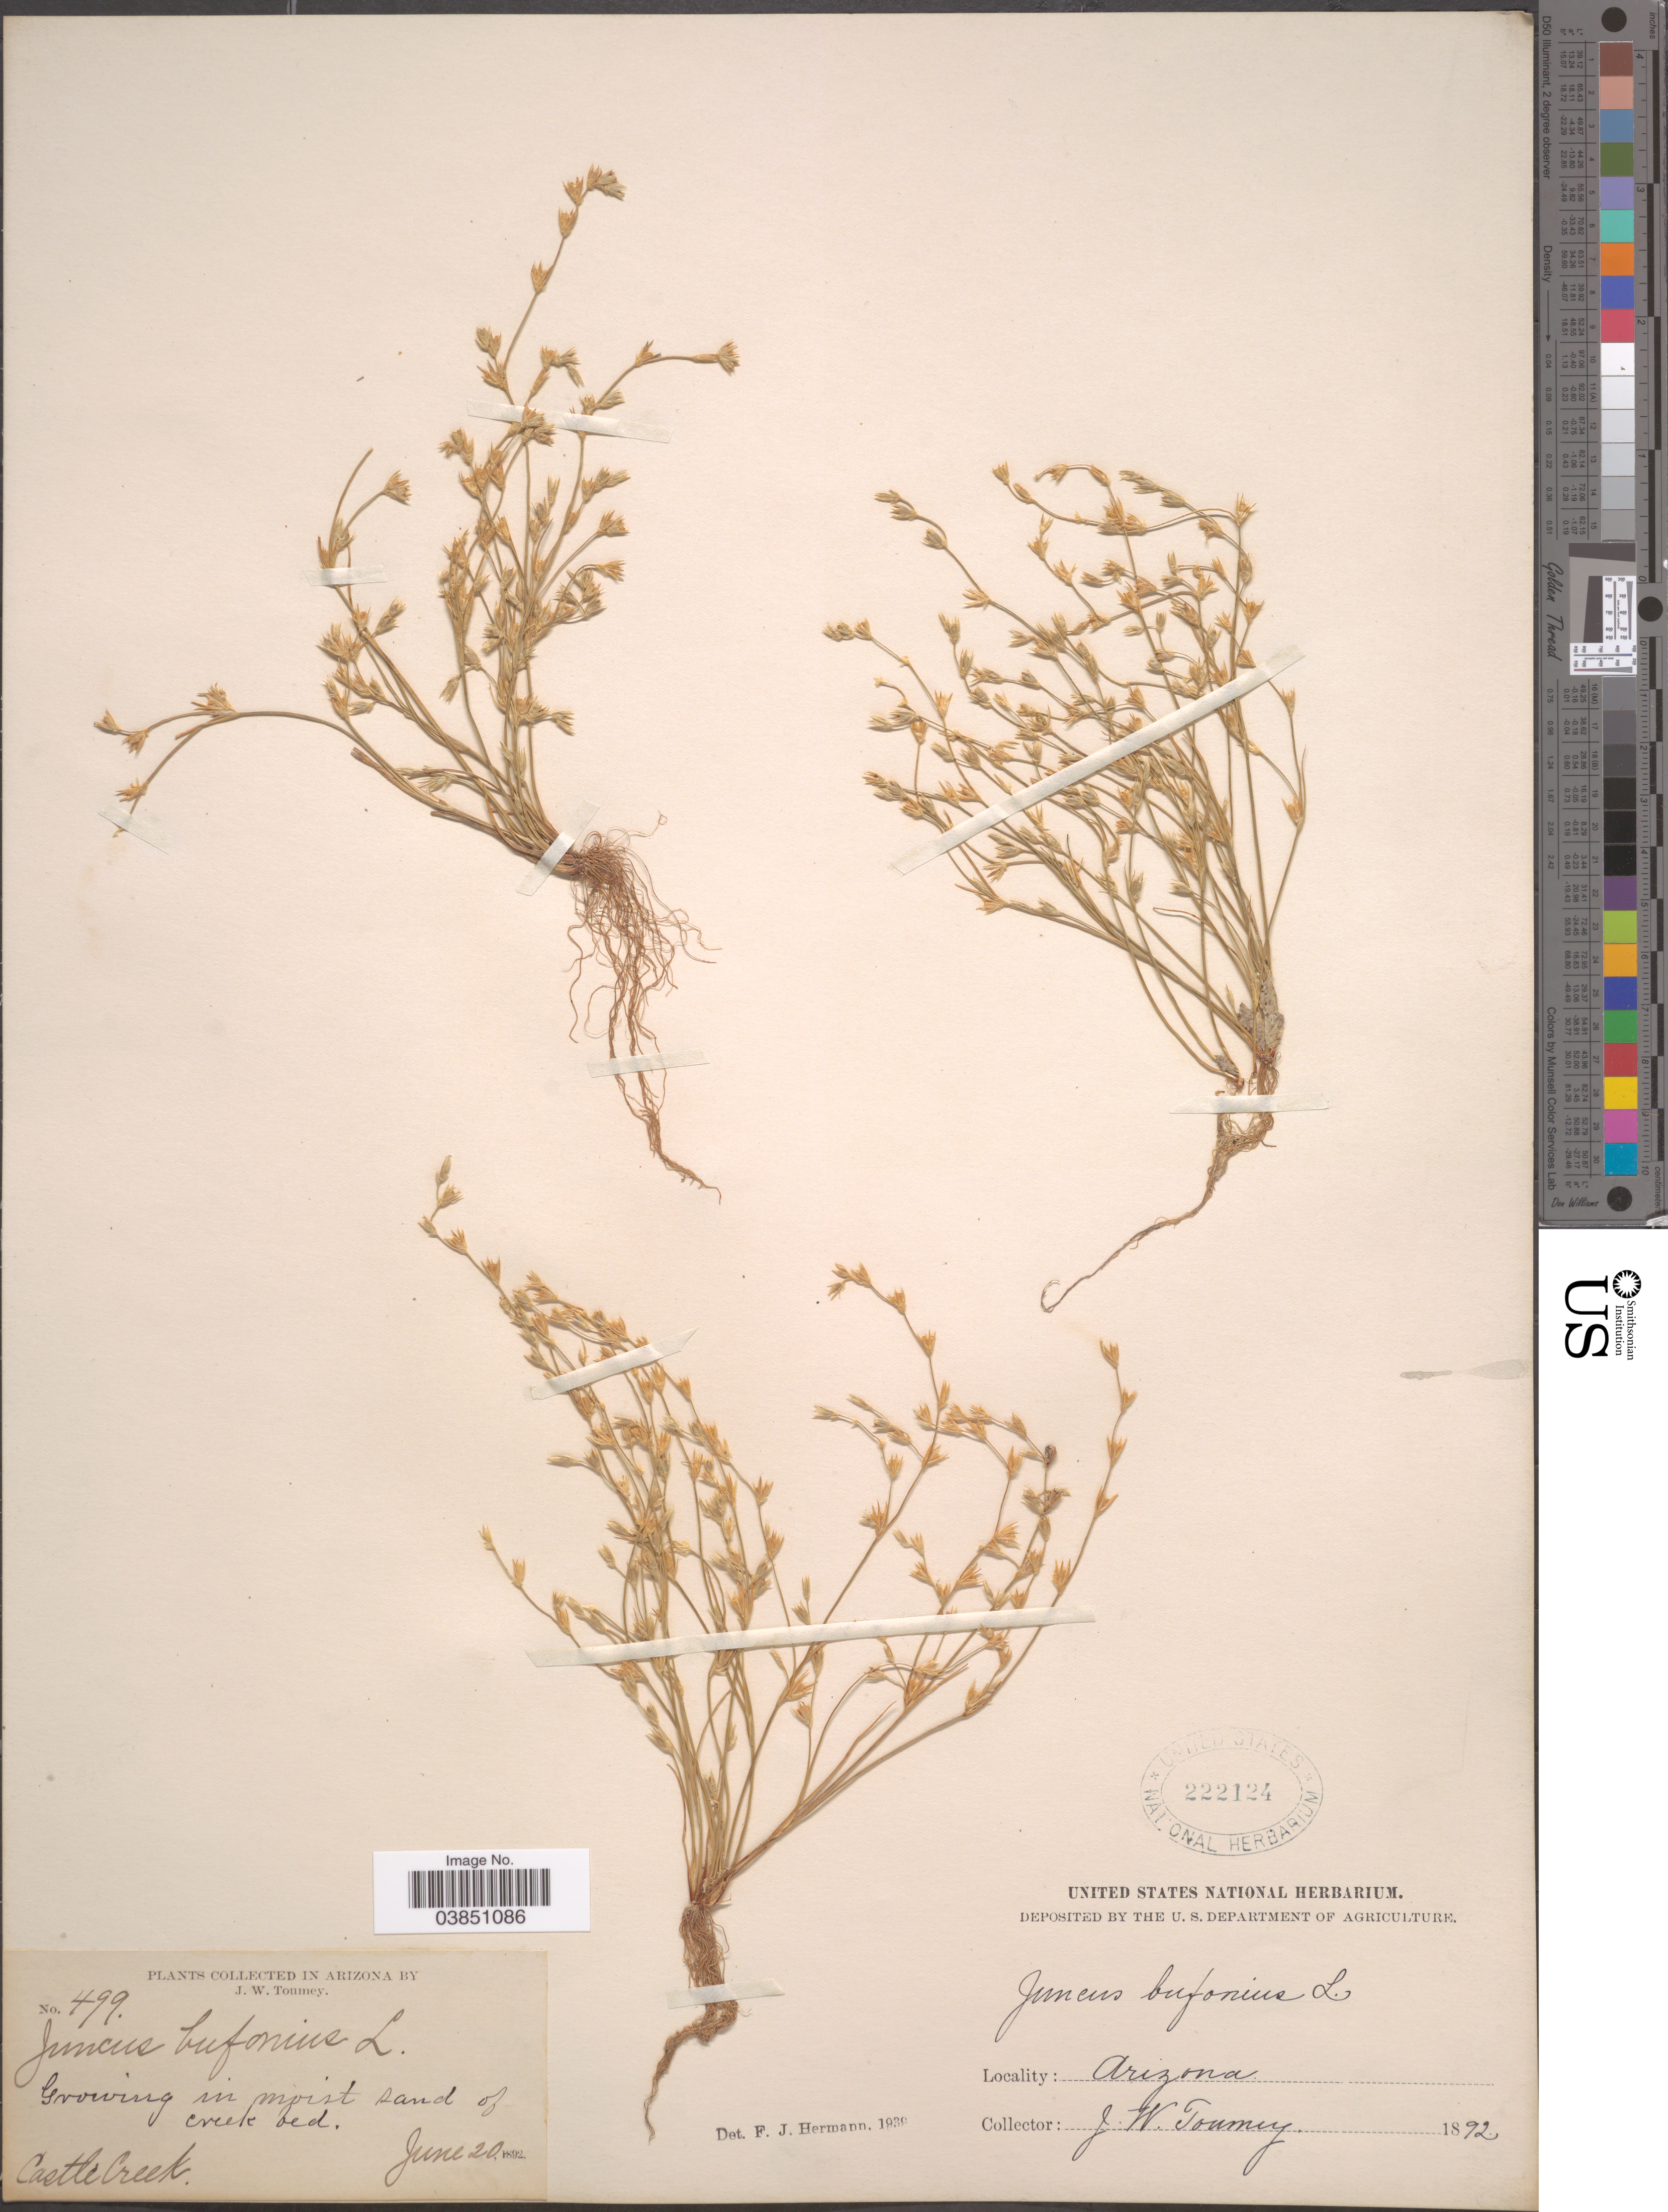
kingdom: Plantae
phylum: Tracheophyta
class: Liliopsida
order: Poales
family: Juncaceae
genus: Juncus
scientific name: Juncus bufonius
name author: L.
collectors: J. W. Toumey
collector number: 499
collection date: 1892-06-20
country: United States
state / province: Arizona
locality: Castle Creek.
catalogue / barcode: US 222124